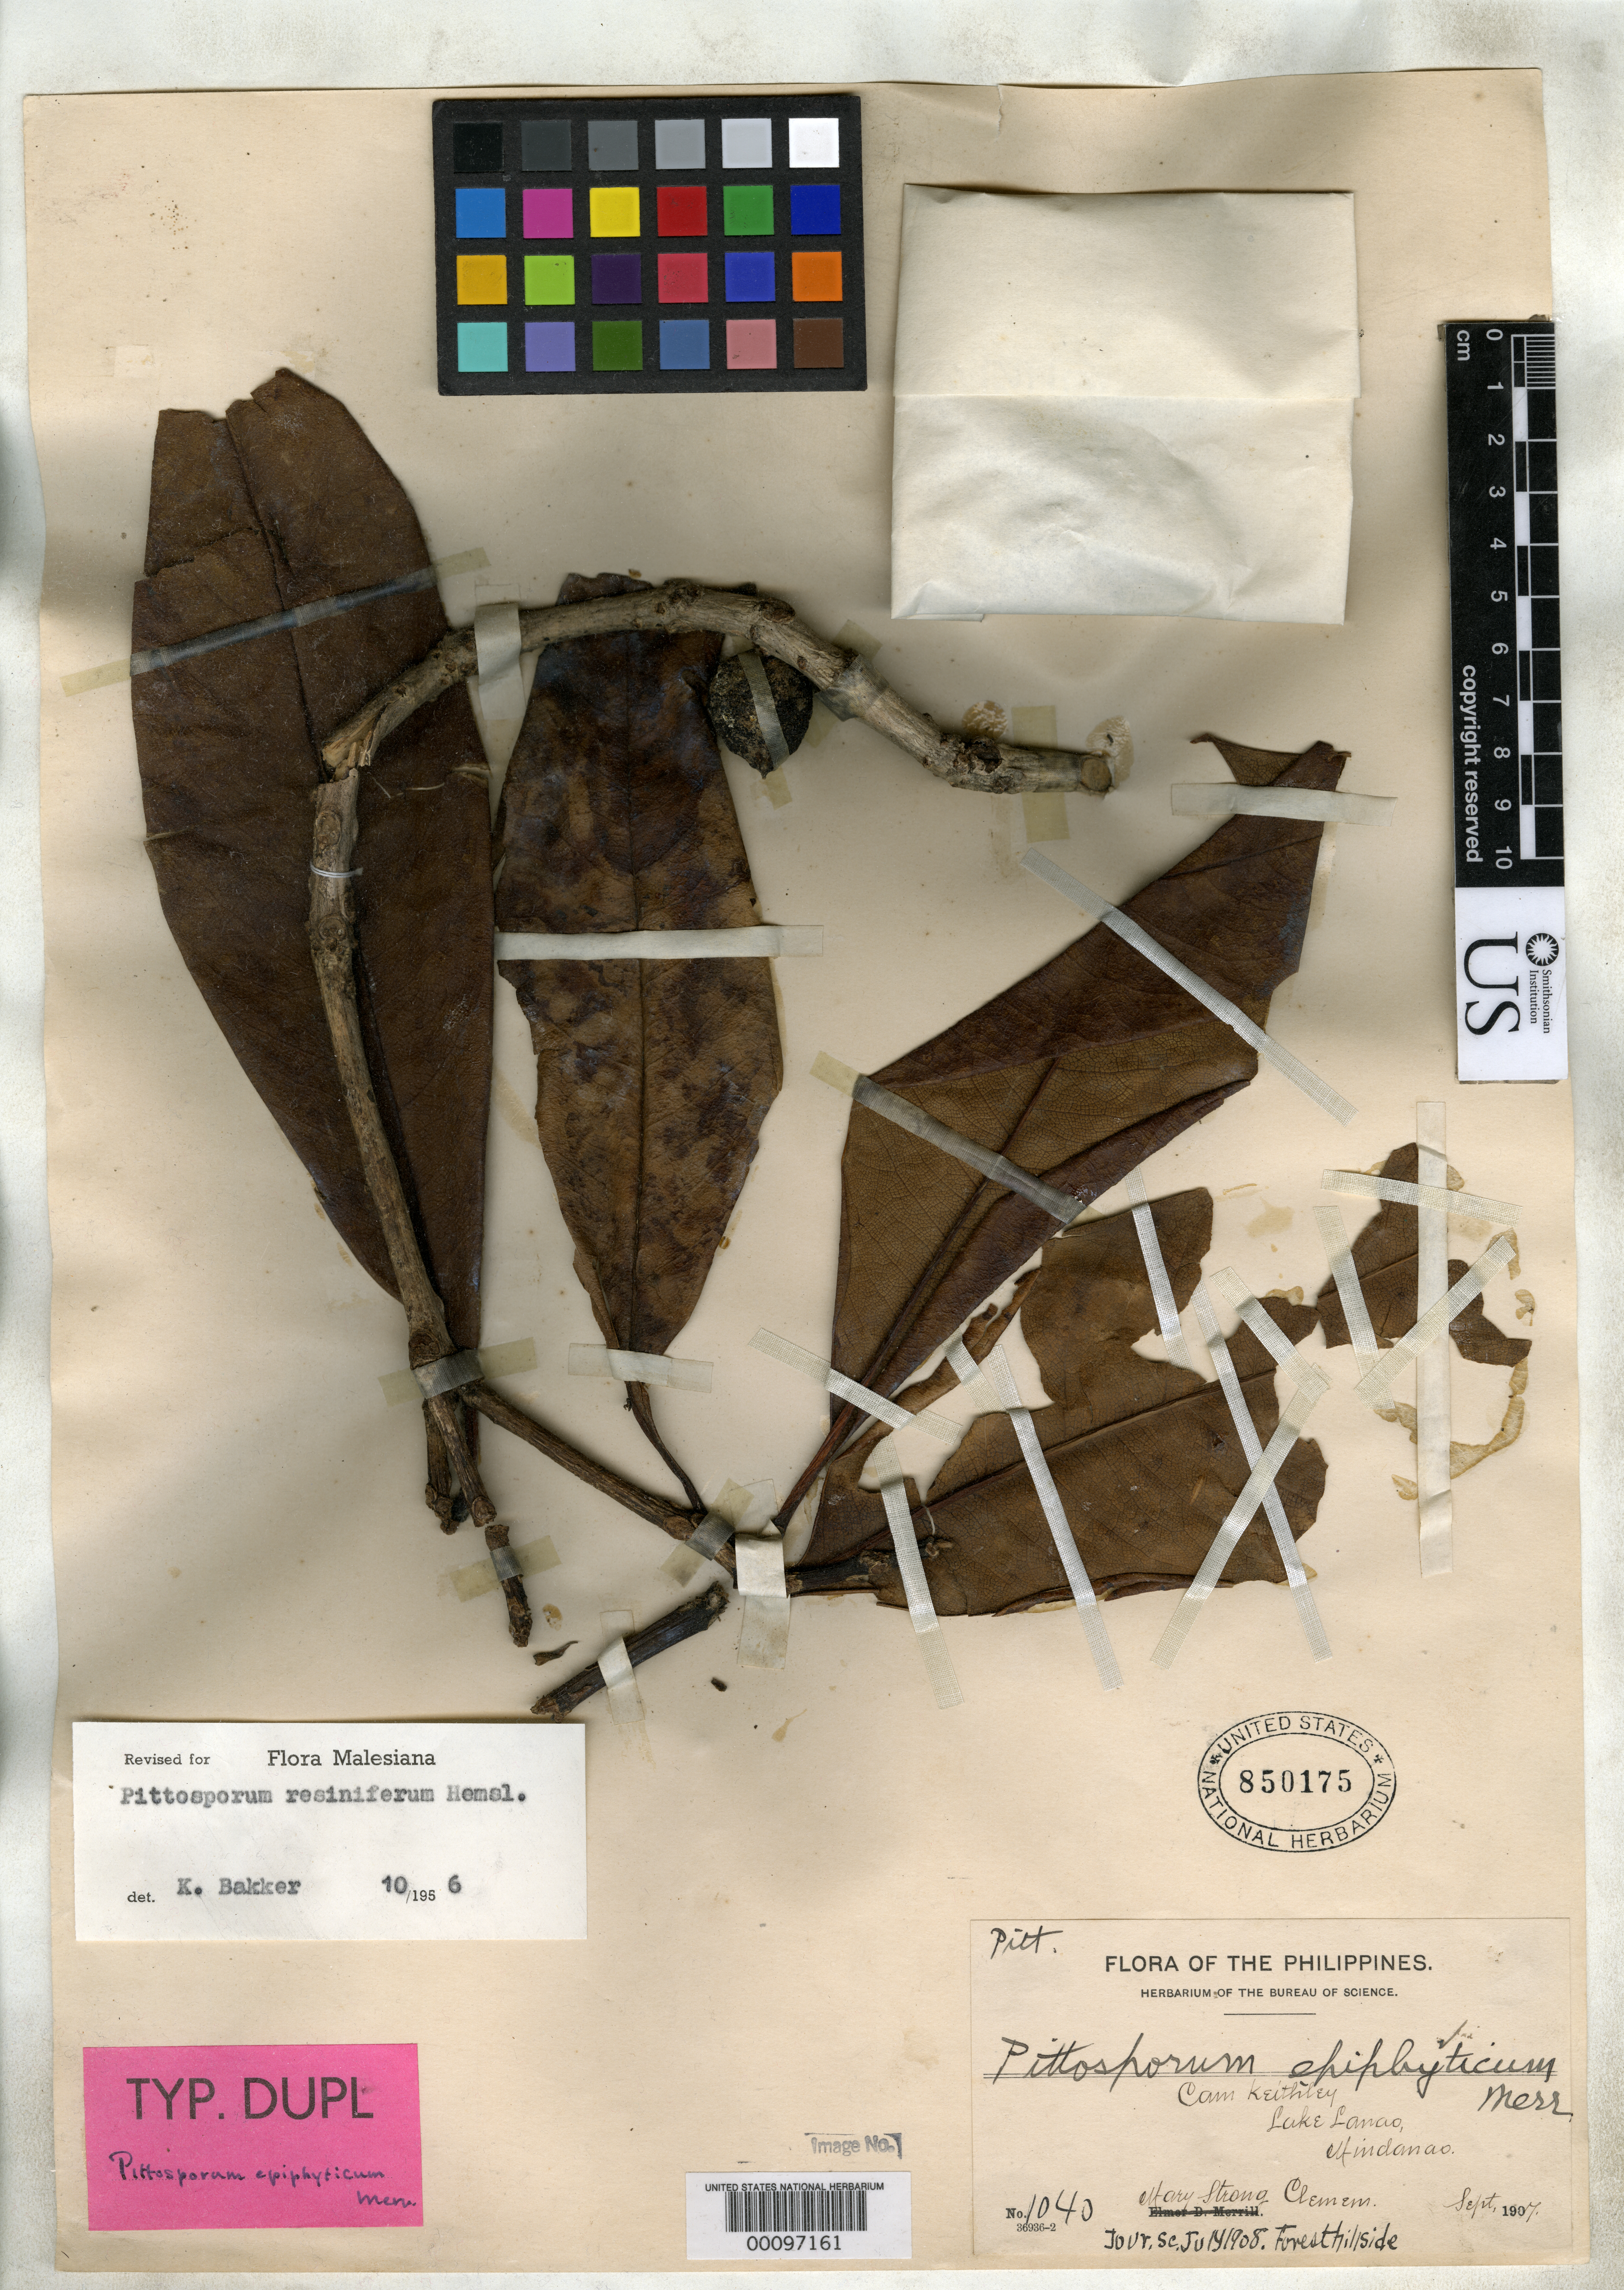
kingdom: Plantae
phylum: Tracheophyta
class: Magnoliopsida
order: Apiales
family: Pittosporaceae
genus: Pittosporum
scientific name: Pittosporum epiphyticum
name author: Merr.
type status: Isotype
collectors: M. S. Clemens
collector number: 1040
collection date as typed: Sep 1907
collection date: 1907-09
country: Philippines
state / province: Muslim Mindanao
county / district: Lanao del Sur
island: Mindanao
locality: Lanao Lake, Camp Keithley.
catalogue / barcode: US 850175